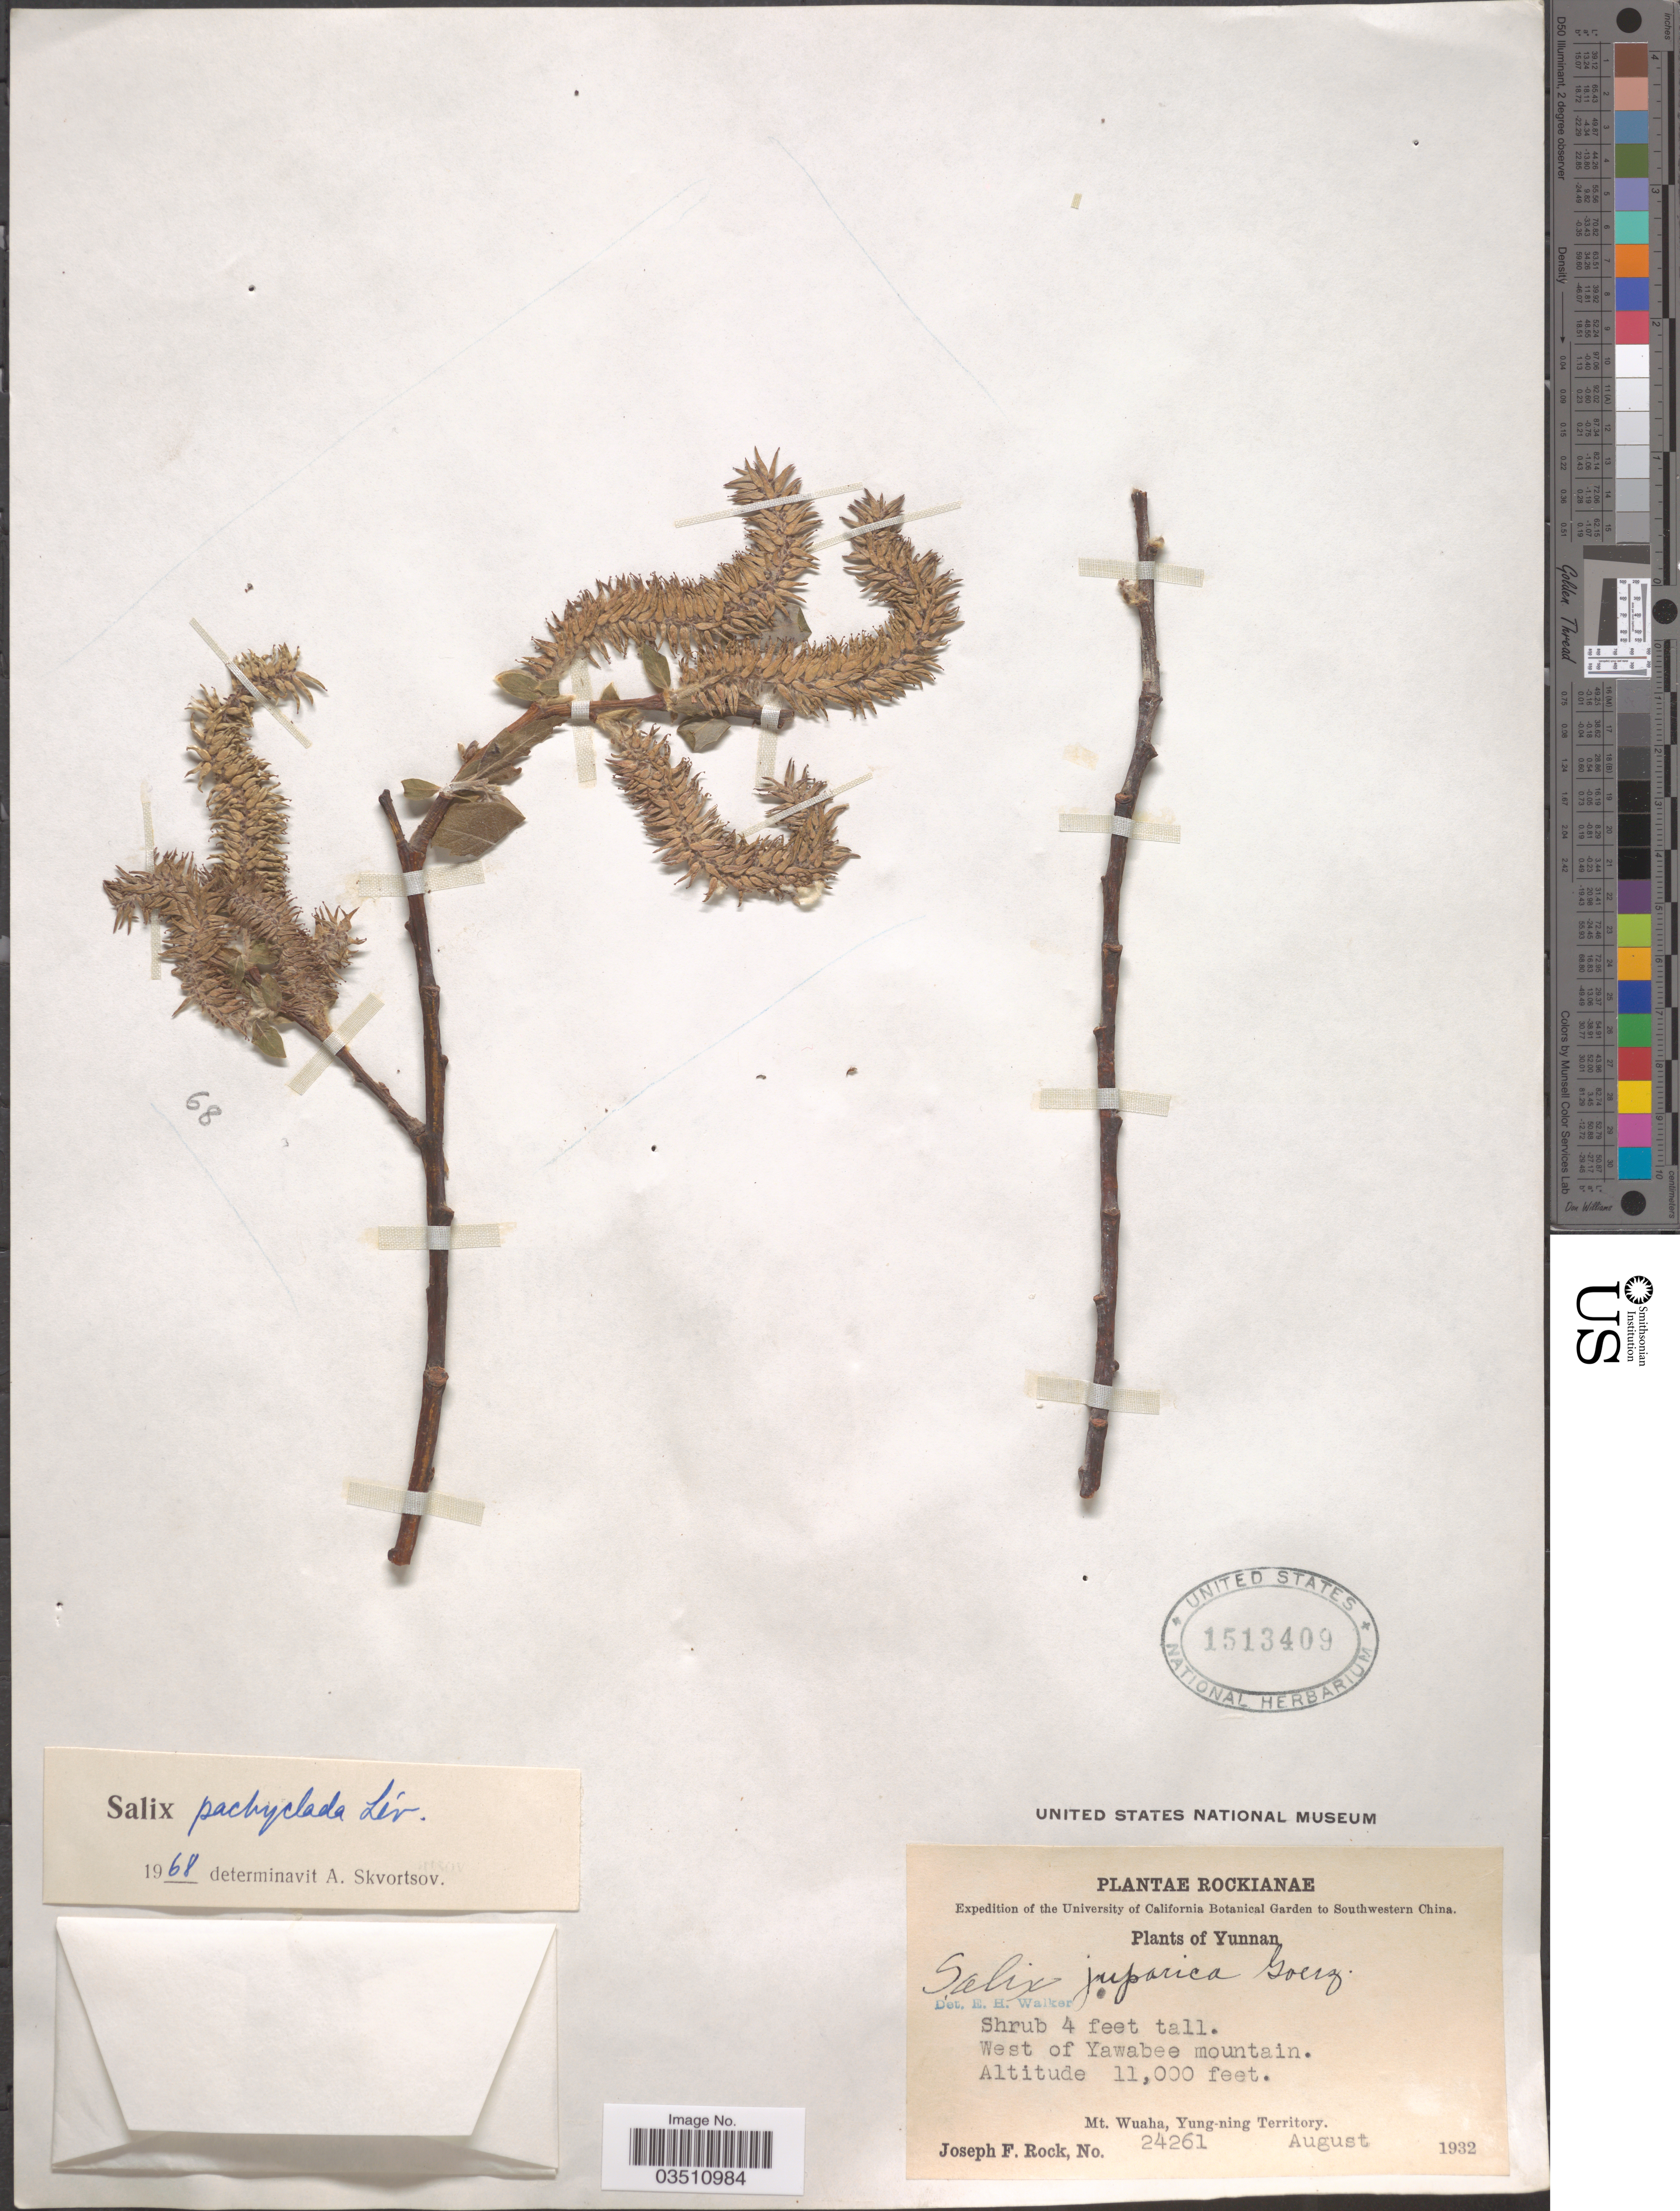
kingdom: Plantae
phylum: Tracheophyta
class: Magnoliopsida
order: Malpighiales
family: Salicaceae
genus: Salix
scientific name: Salix pachyclada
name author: H. Lév. & Vaniot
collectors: J. F. Rock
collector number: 24261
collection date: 1932-08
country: China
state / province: Yunnan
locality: Southwestern China. West of Yawabee mountain. Mt. Wuaha, Yung-ning Territory.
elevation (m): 3353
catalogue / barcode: US 1513409